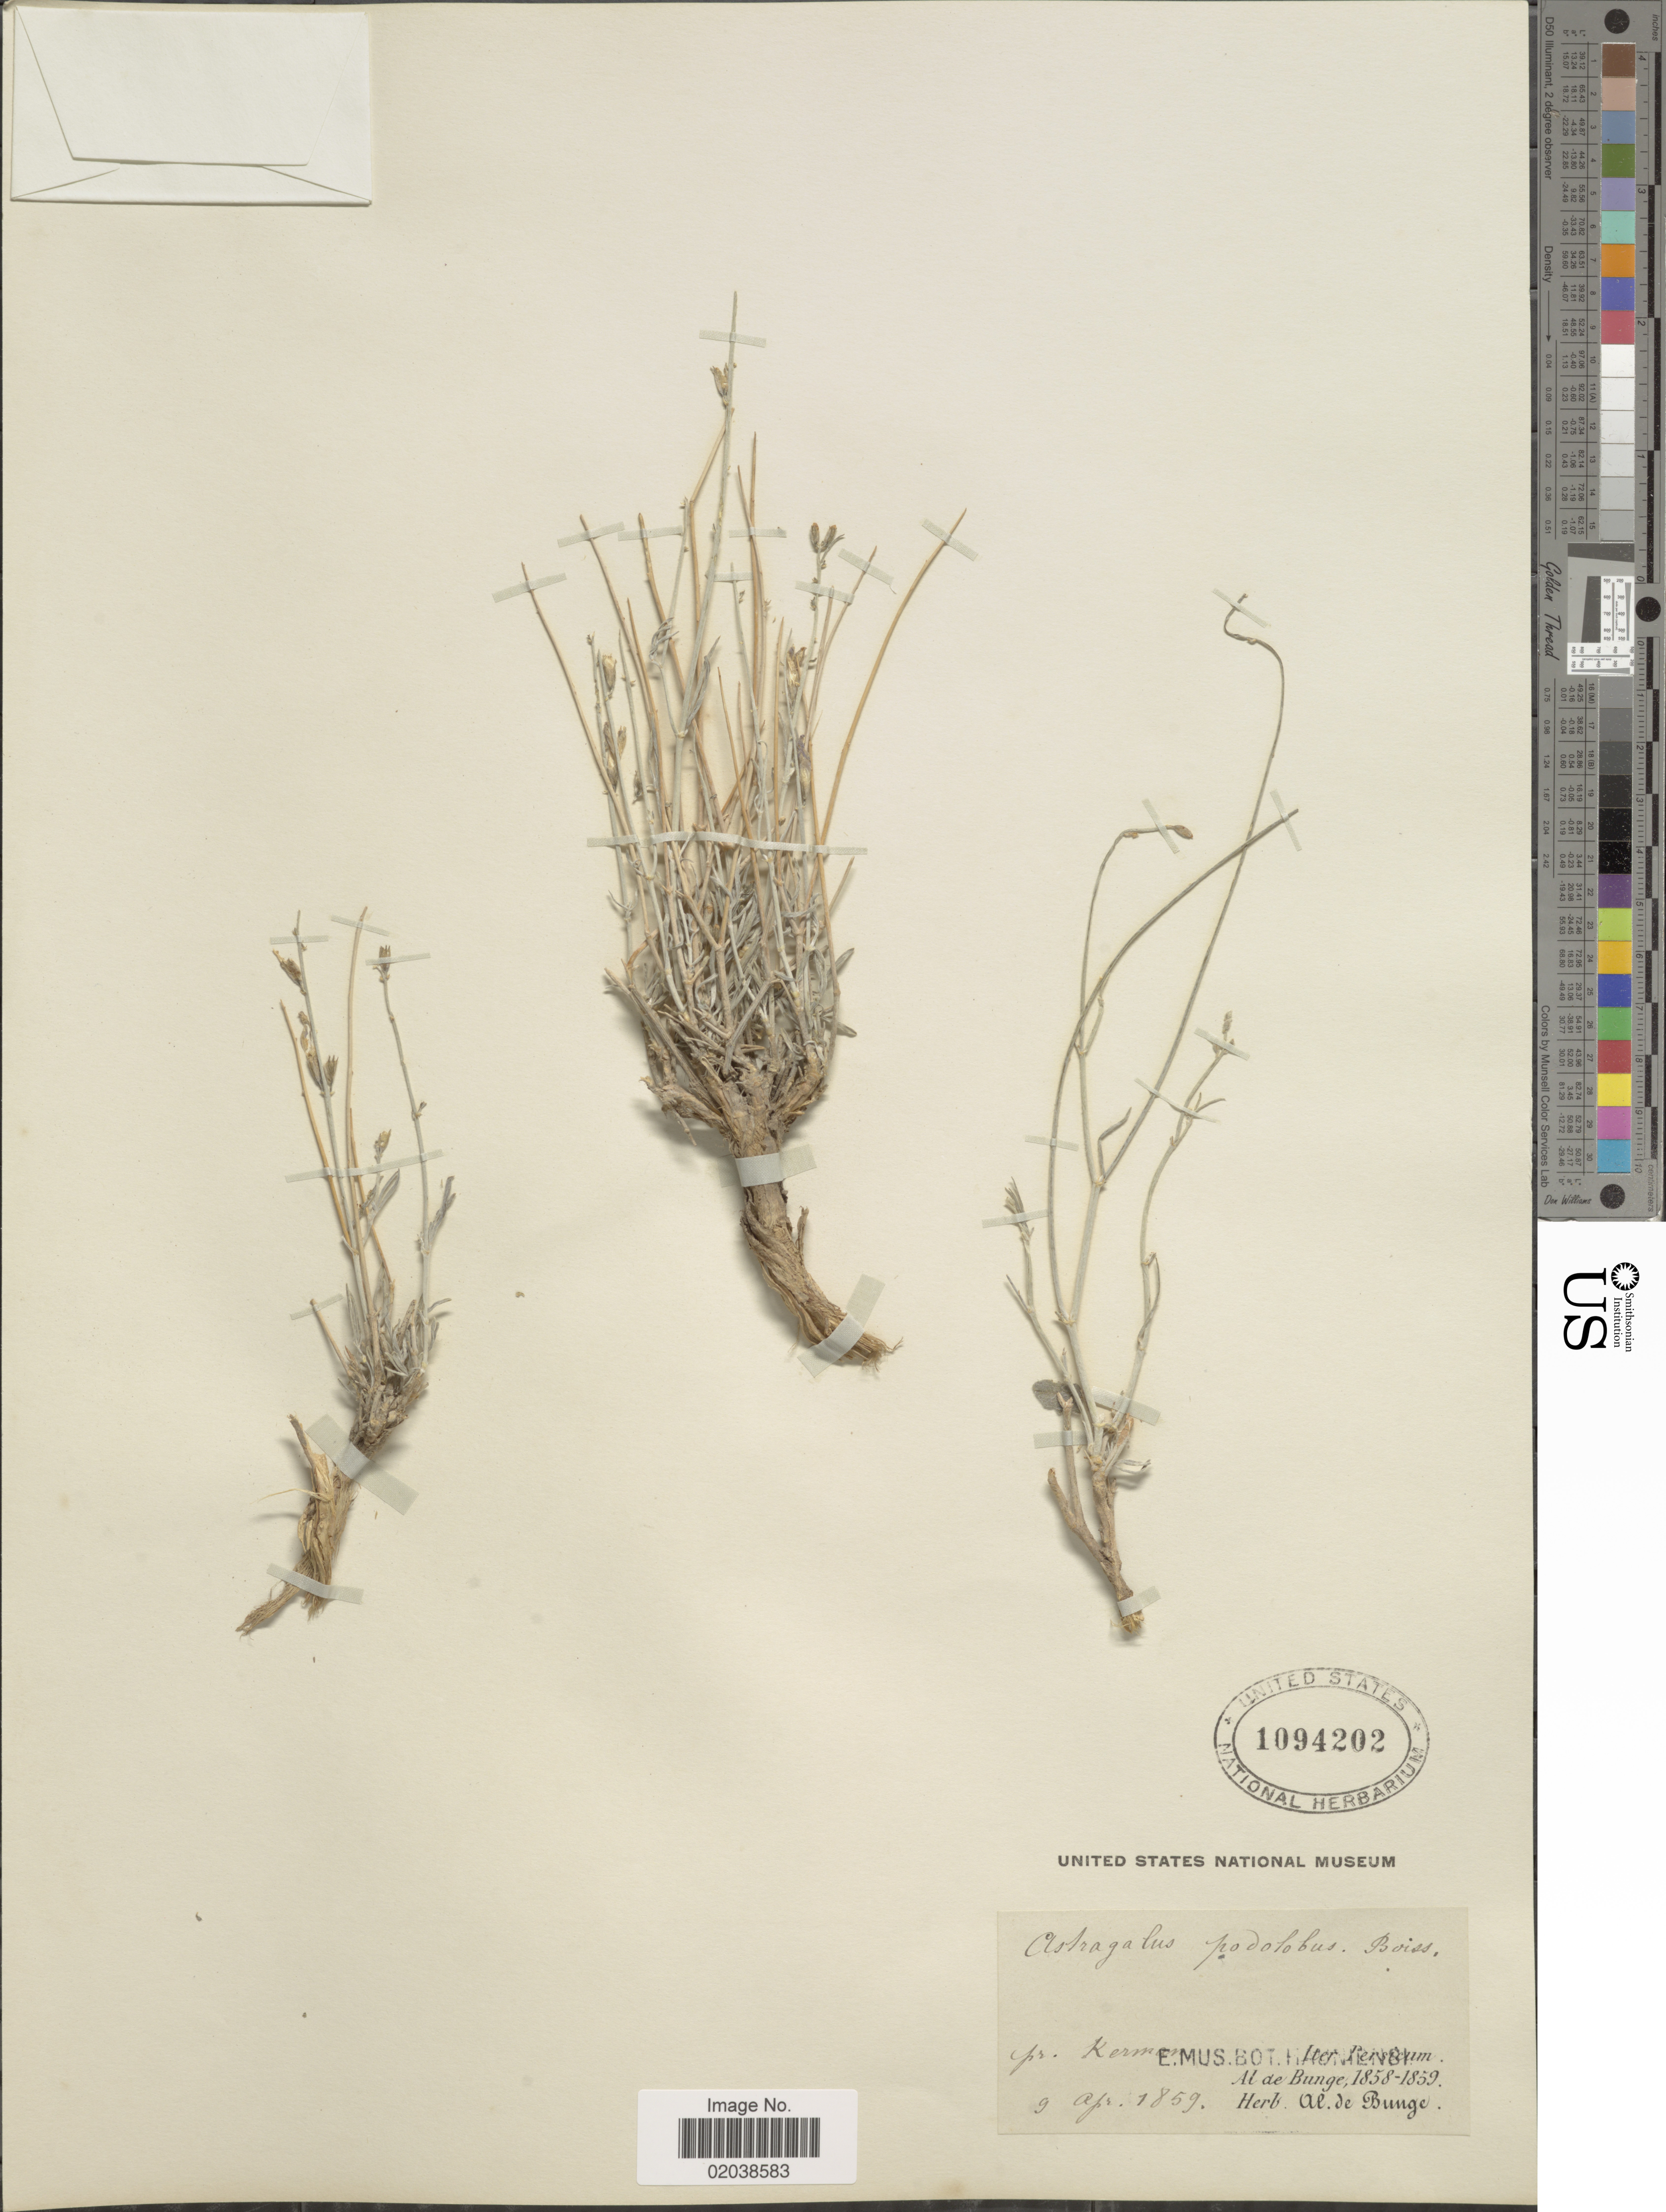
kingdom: Plantae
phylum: Tracheophyta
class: Magnoliopsida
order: Fabales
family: Fabaceae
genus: Astragalus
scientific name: Astragalus podolobus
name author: Širj. & Rech. f.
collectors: A. de Bunge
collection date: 1859-04-09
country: Iran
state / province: Kerman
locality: Iter Persicum. Pr. Kerman [interpreted]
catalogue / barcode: US 1094202